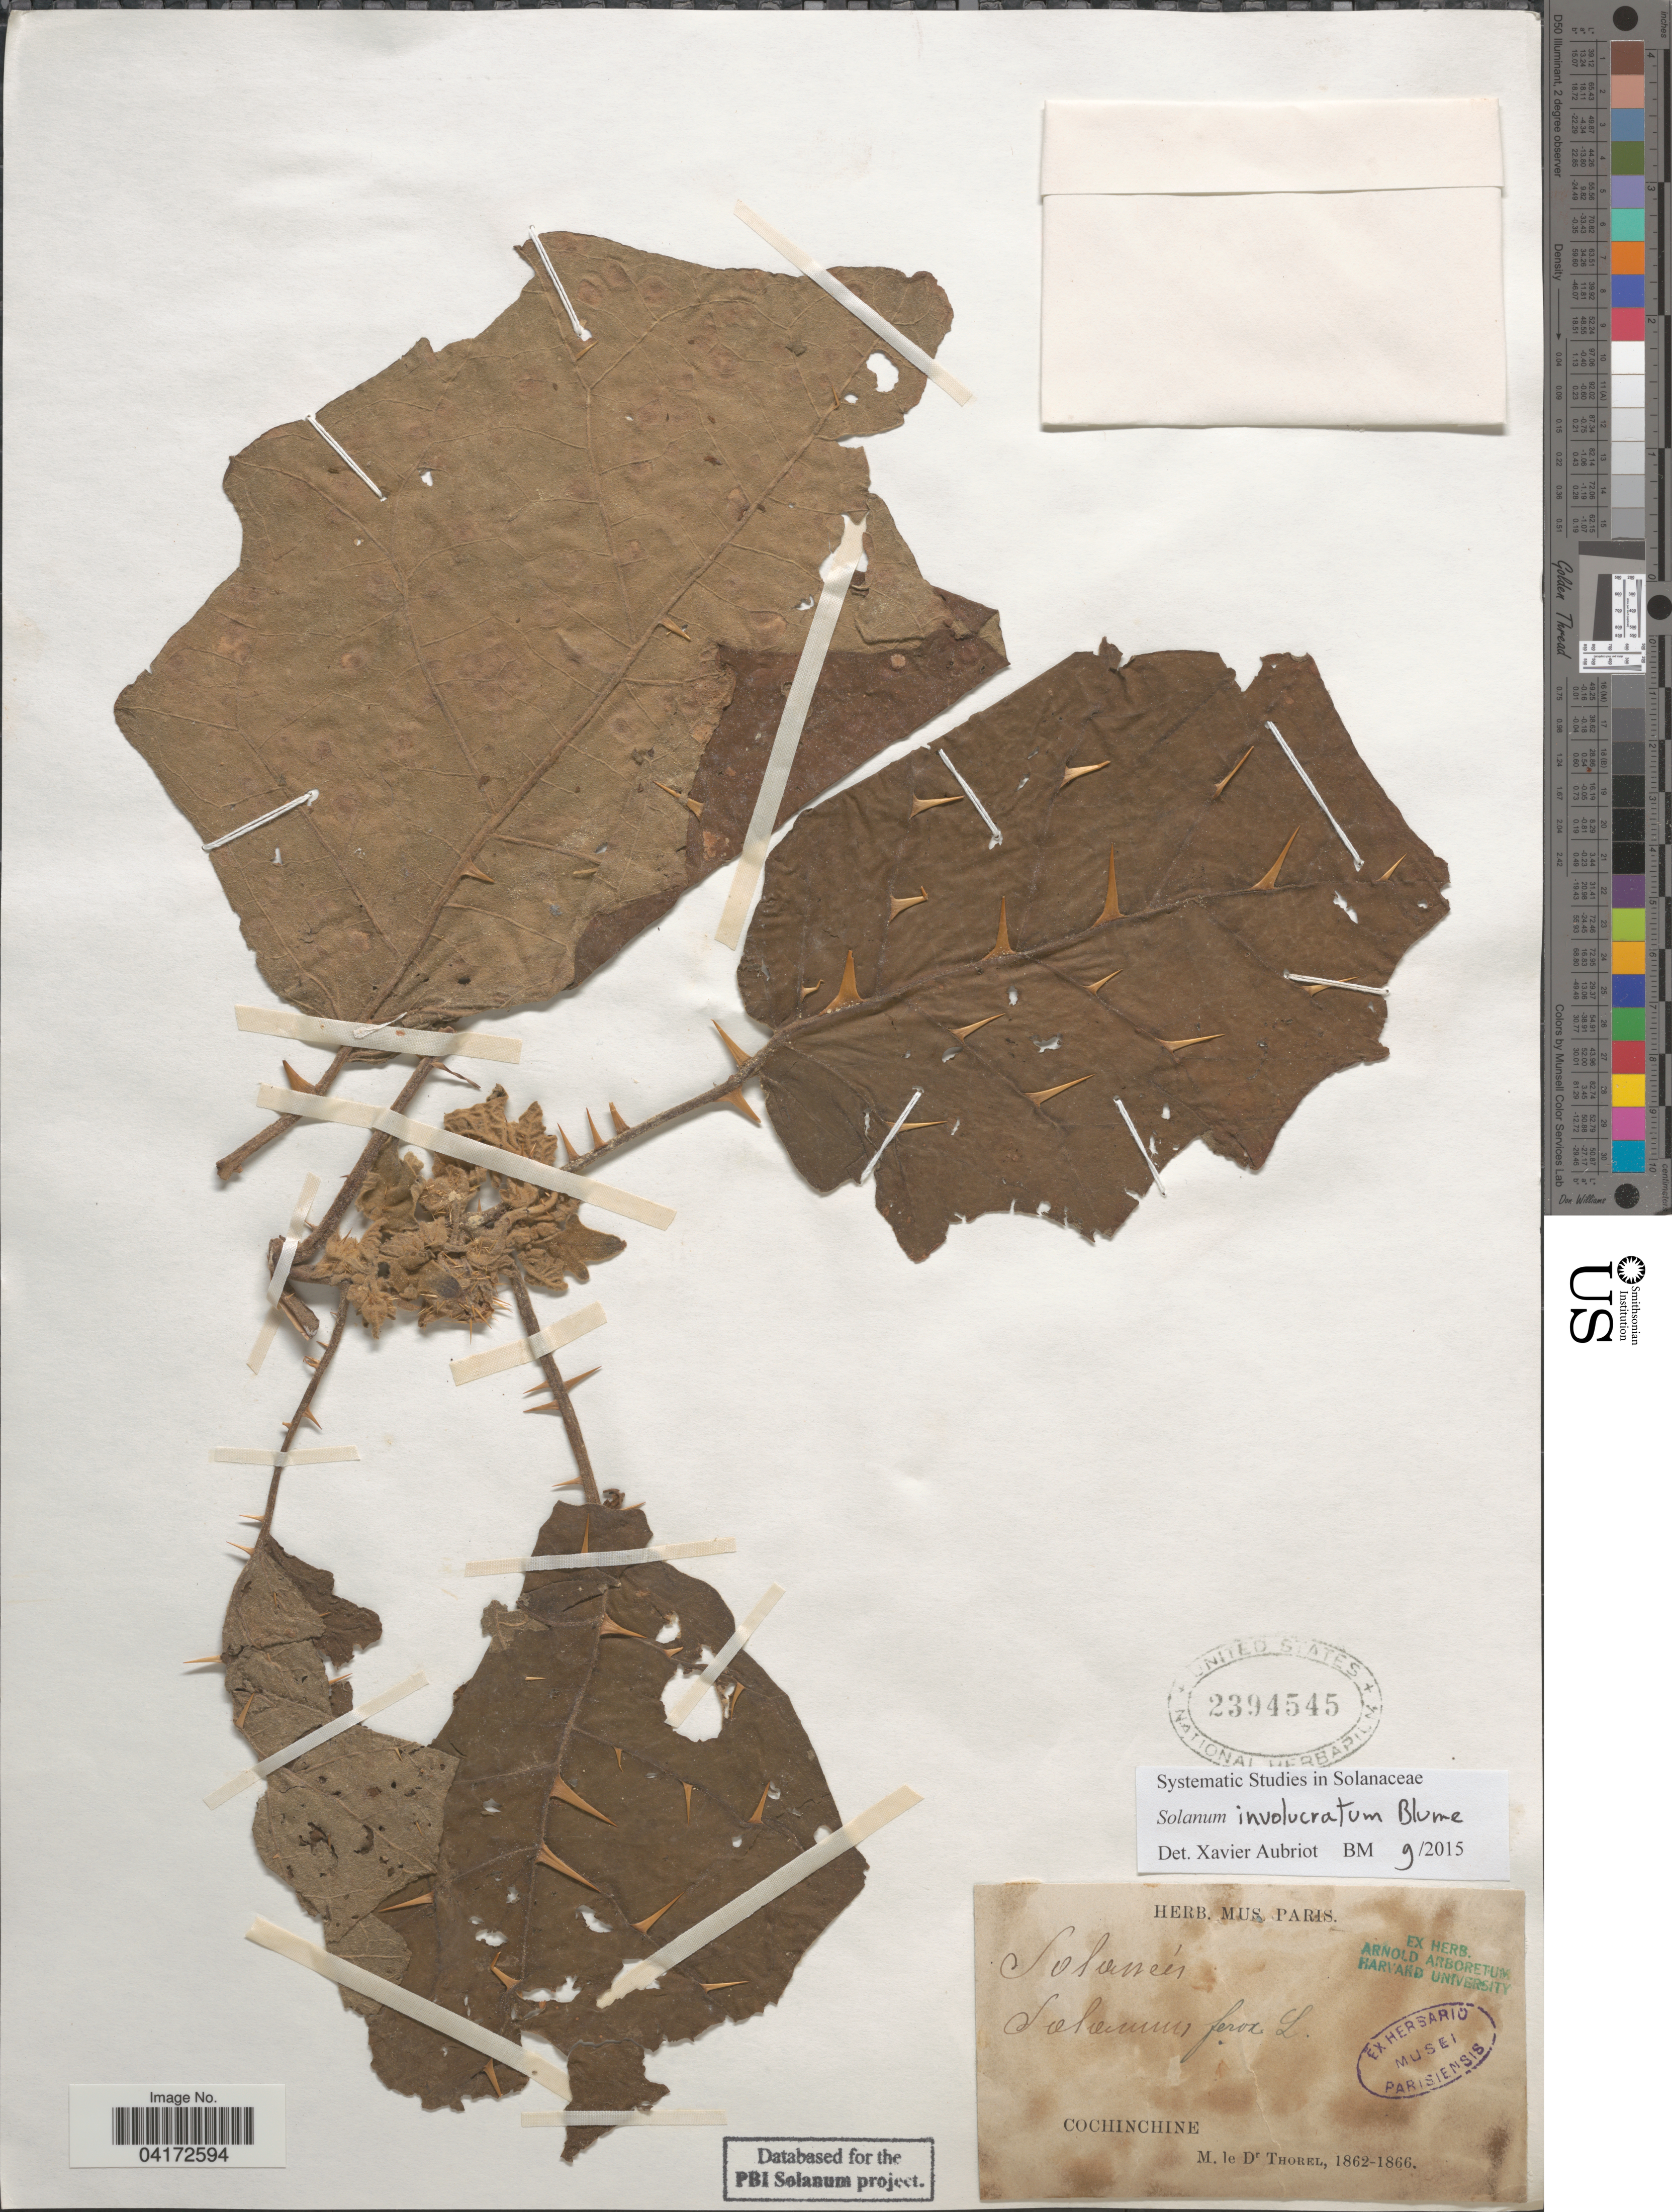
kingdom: Plantae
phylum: Tracheophyta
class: Magnoliopsida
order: Solanales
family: Solanaceae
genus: Solanum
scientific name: Solanum involucratum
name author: Blume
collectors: Thorel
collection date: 1862/1866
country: Vietnam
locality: Cochinchine.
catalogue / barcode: US 2394545